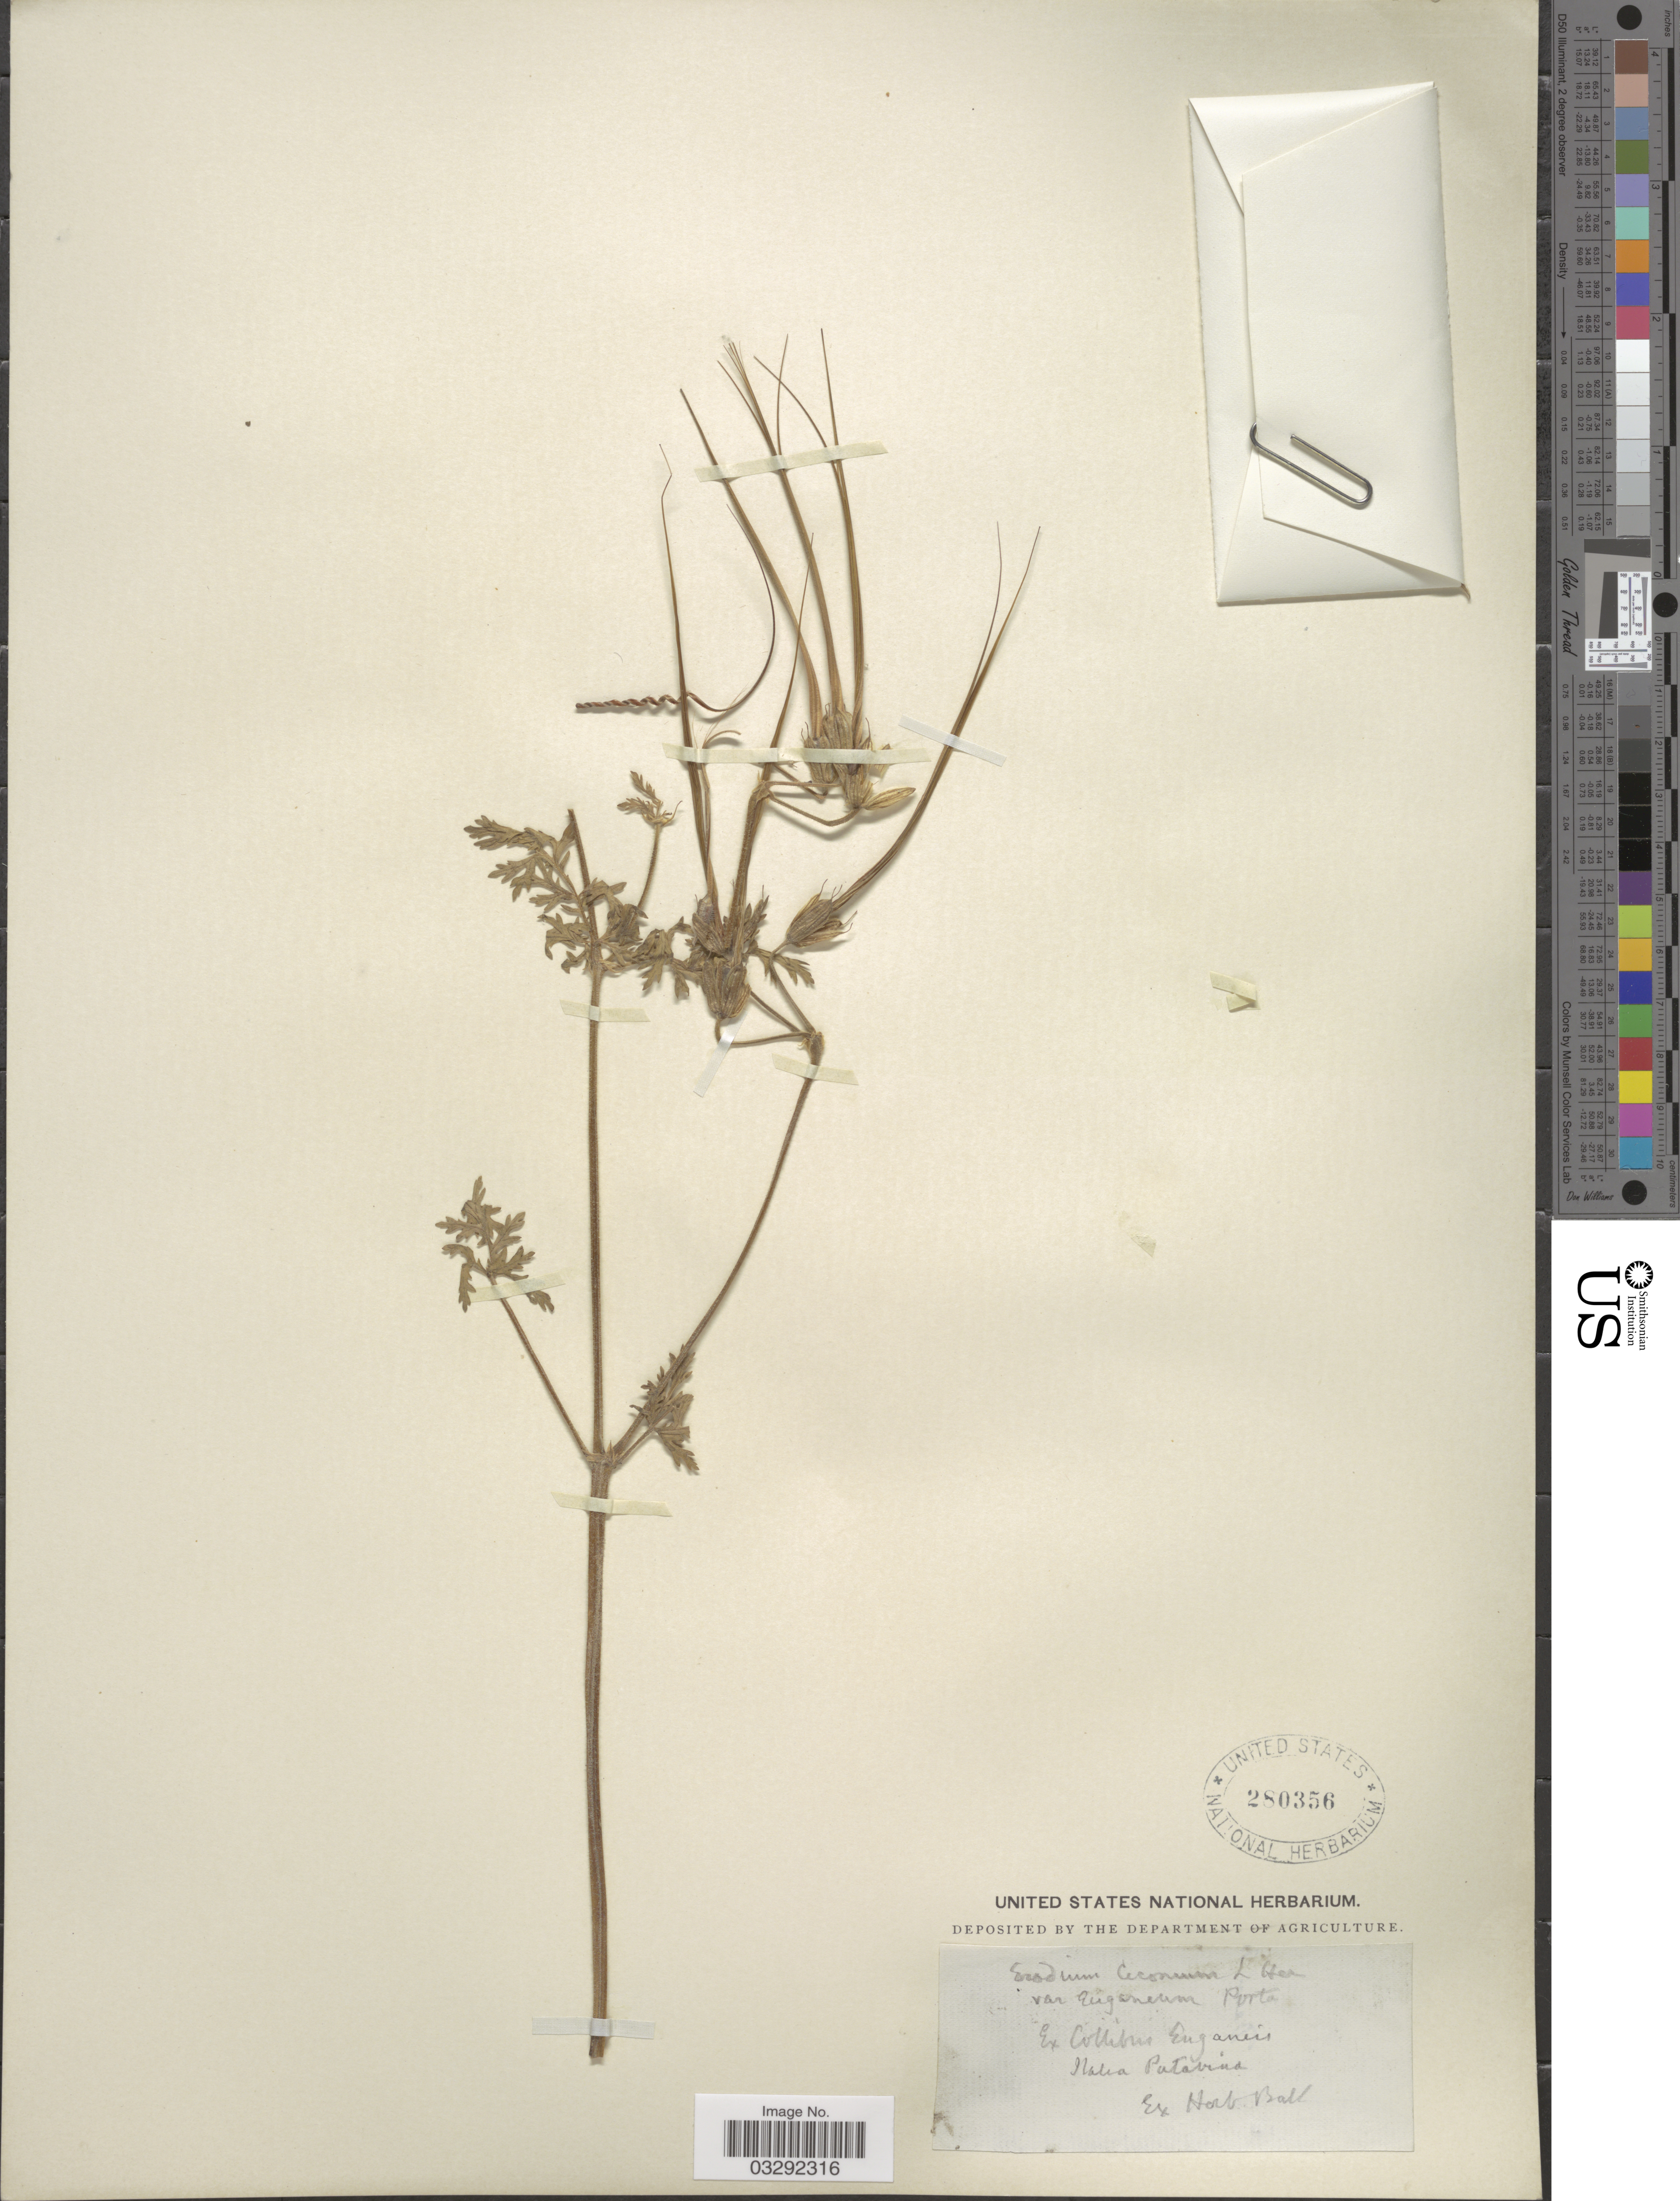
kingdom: Plantae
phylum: Tracheophyta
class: Magnoliopsida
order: Geraniales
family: Geraniaceae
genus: Erodium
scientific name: Erodium ciconium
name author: (L.) L'Hér.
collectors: ex herb. Ball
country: Italy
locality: Ex Collibus Enganeis Italia Patavino.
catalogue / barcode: US 280356